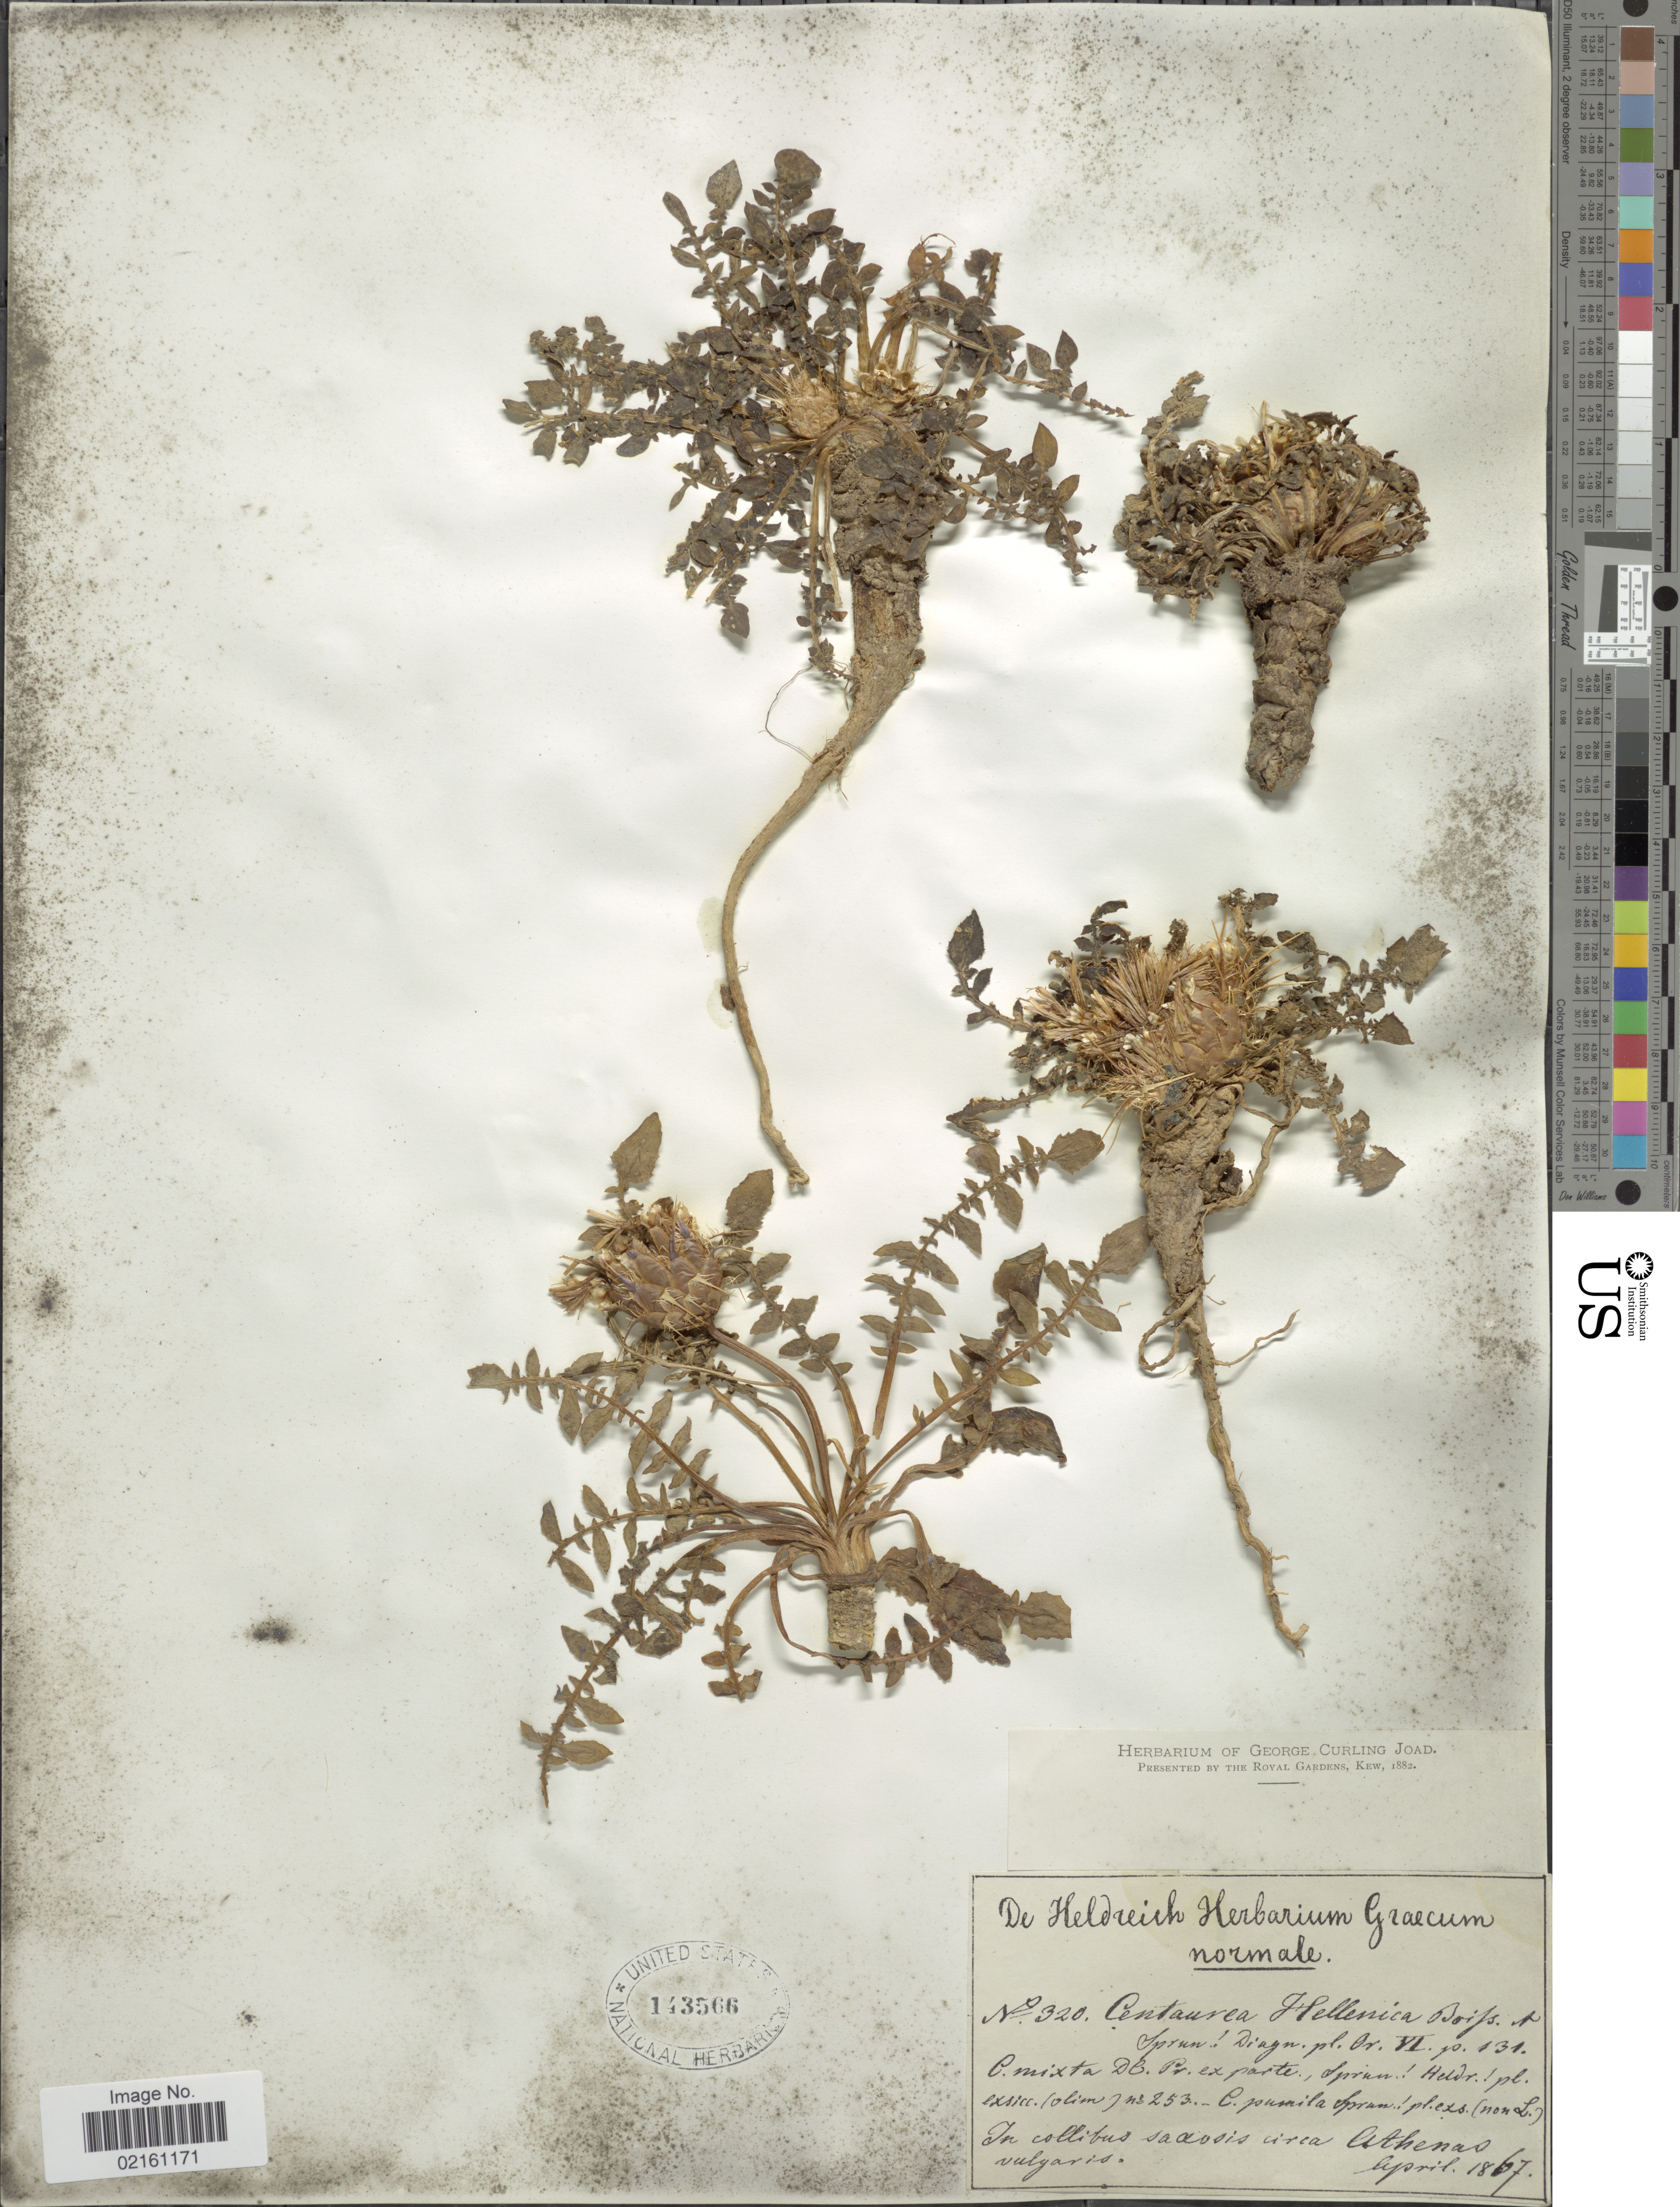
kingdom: Plantae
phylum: Tracheophyta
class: Magnoliopsida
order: Asterales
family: Asteraceae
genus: Centaurea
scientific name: Centaurea raphanina subsp. mixta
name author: (DC.) Runemark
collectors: -. De Heldreich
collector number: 320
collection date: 1867-04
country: Greece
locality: Circa Athenas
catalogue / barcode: US 143566